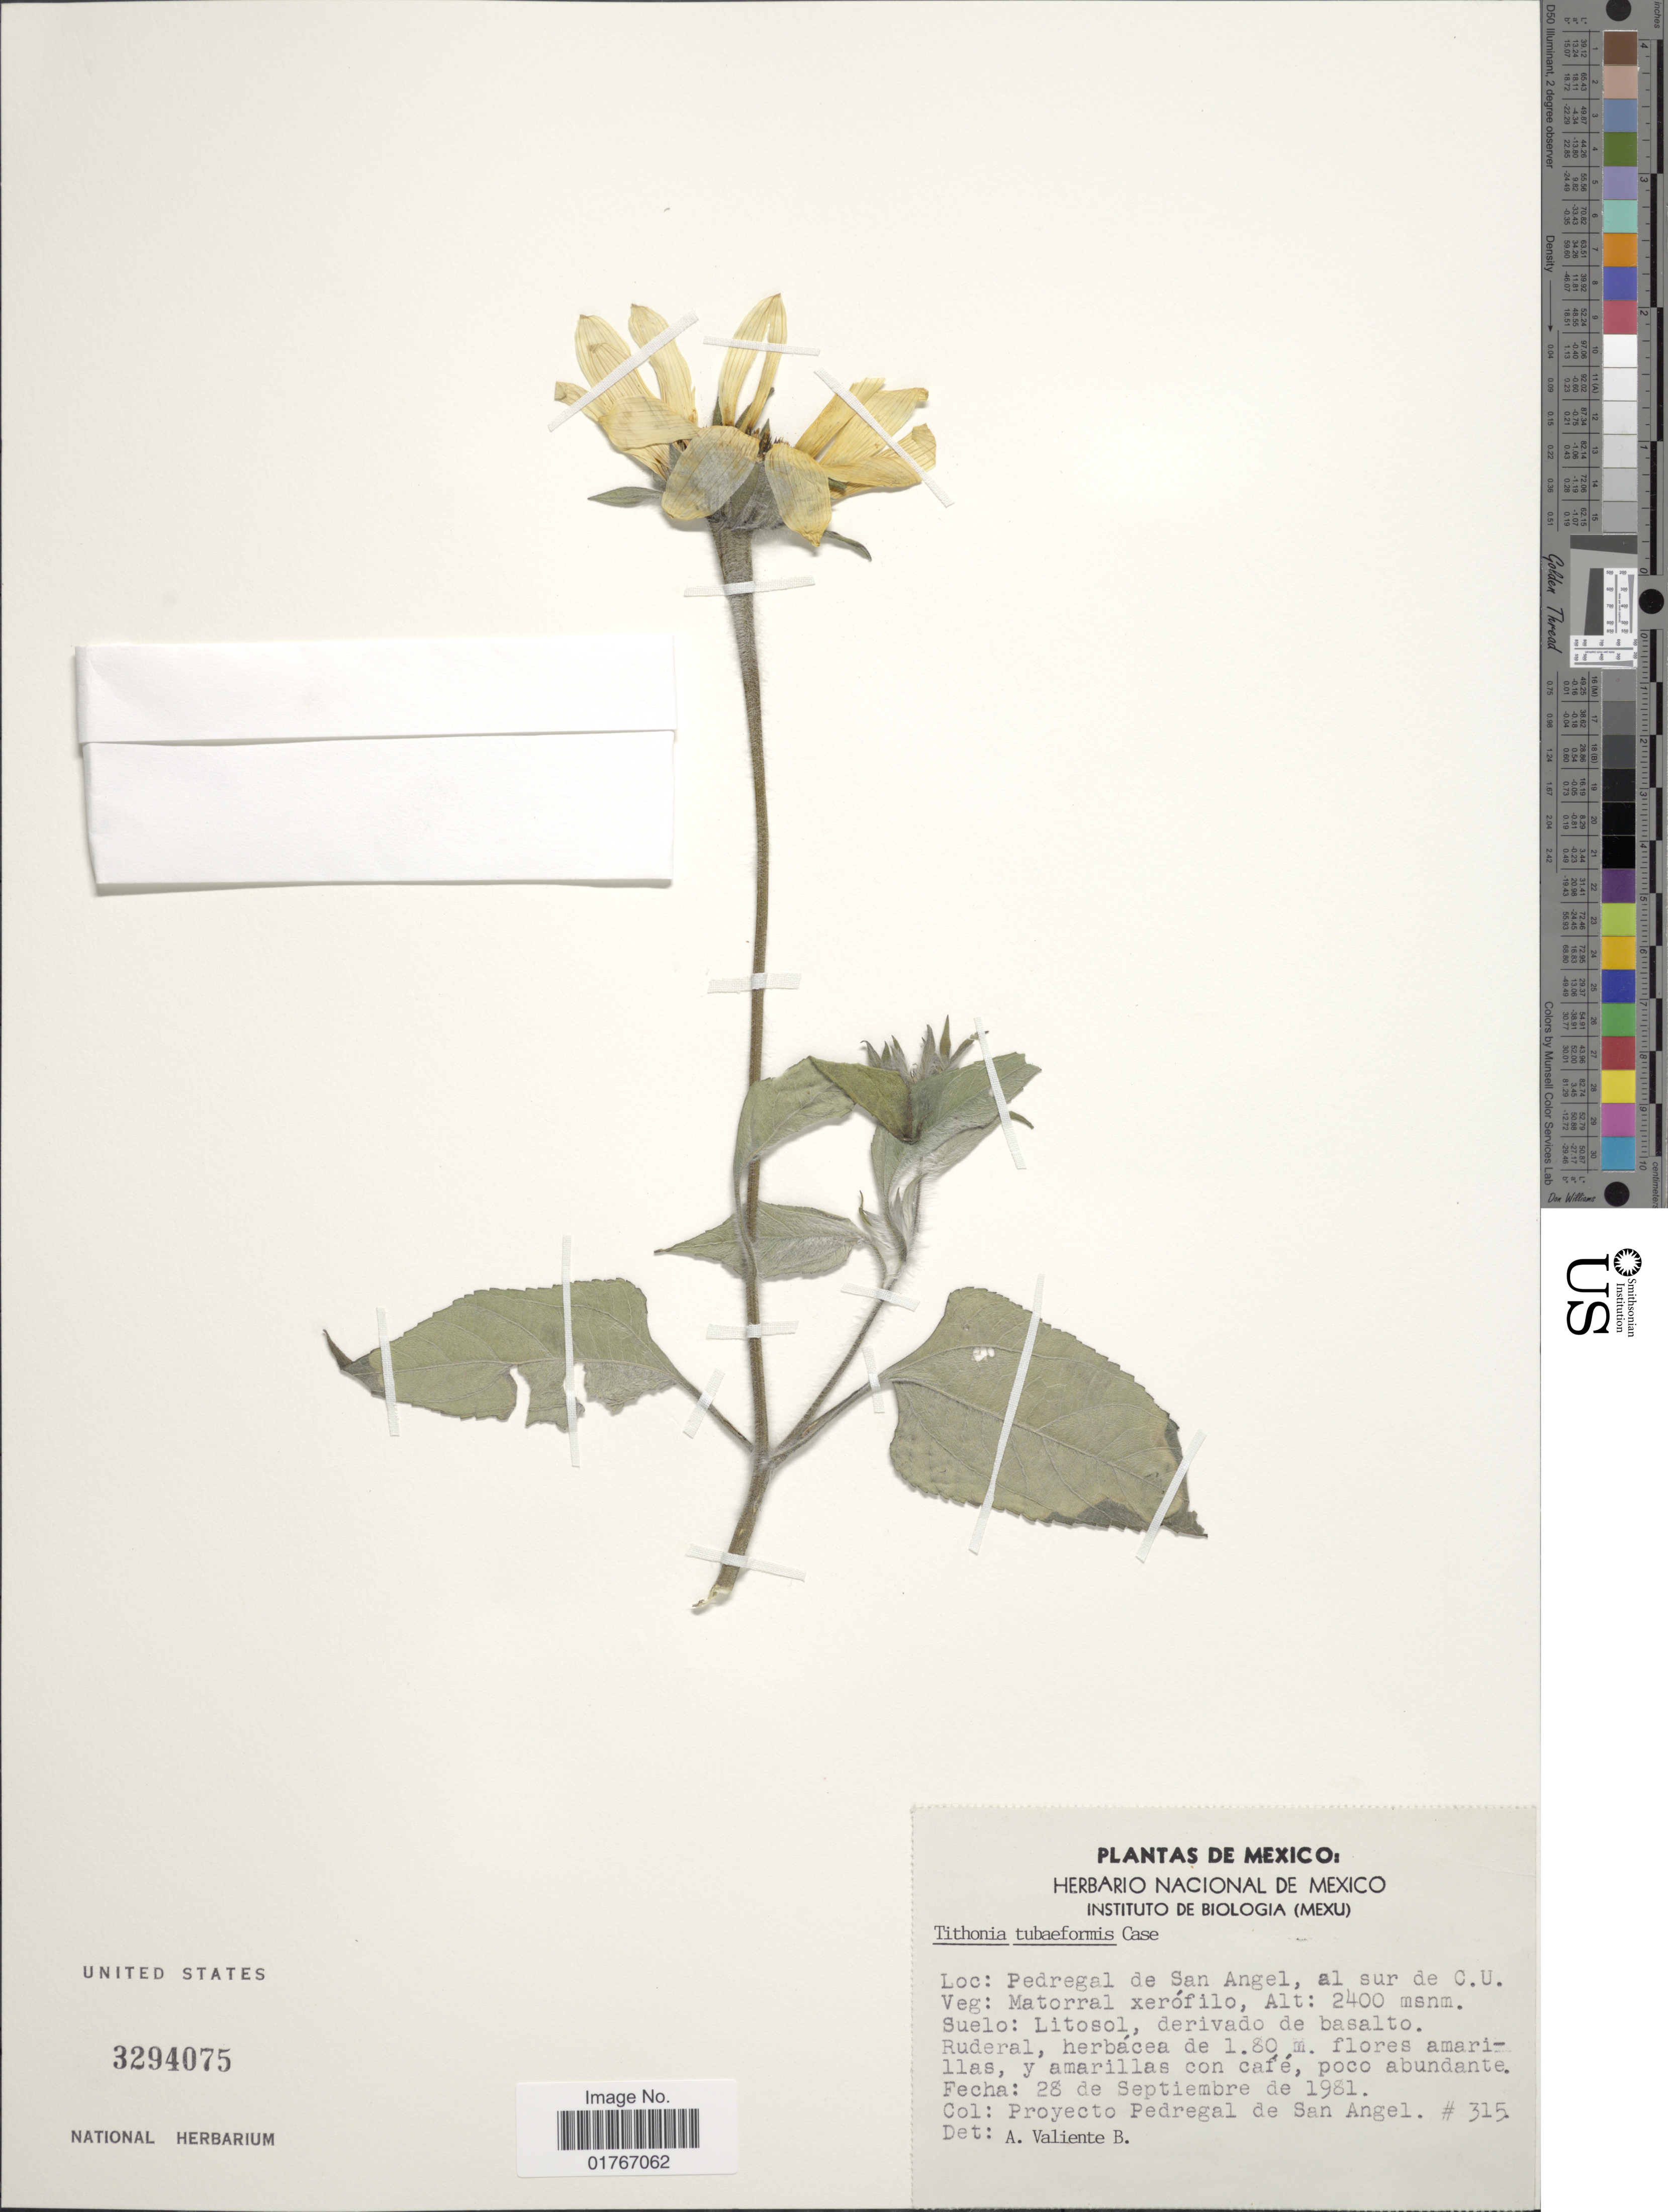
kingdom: Plantae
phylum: Tracheophyta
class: Magnoliopsida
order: Asterales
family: Asteraceae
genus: Tithonia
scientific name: Tithonia tubaeformis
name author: (Jacq.) Cass.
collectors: Proyecto Pedregal de San Angel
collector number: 315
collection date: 1981-09-28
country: Mexico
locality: Pedregal de San Angel, al sur de C.U. , Matorral xerófilo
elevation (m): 2400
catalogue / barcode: US 3294075